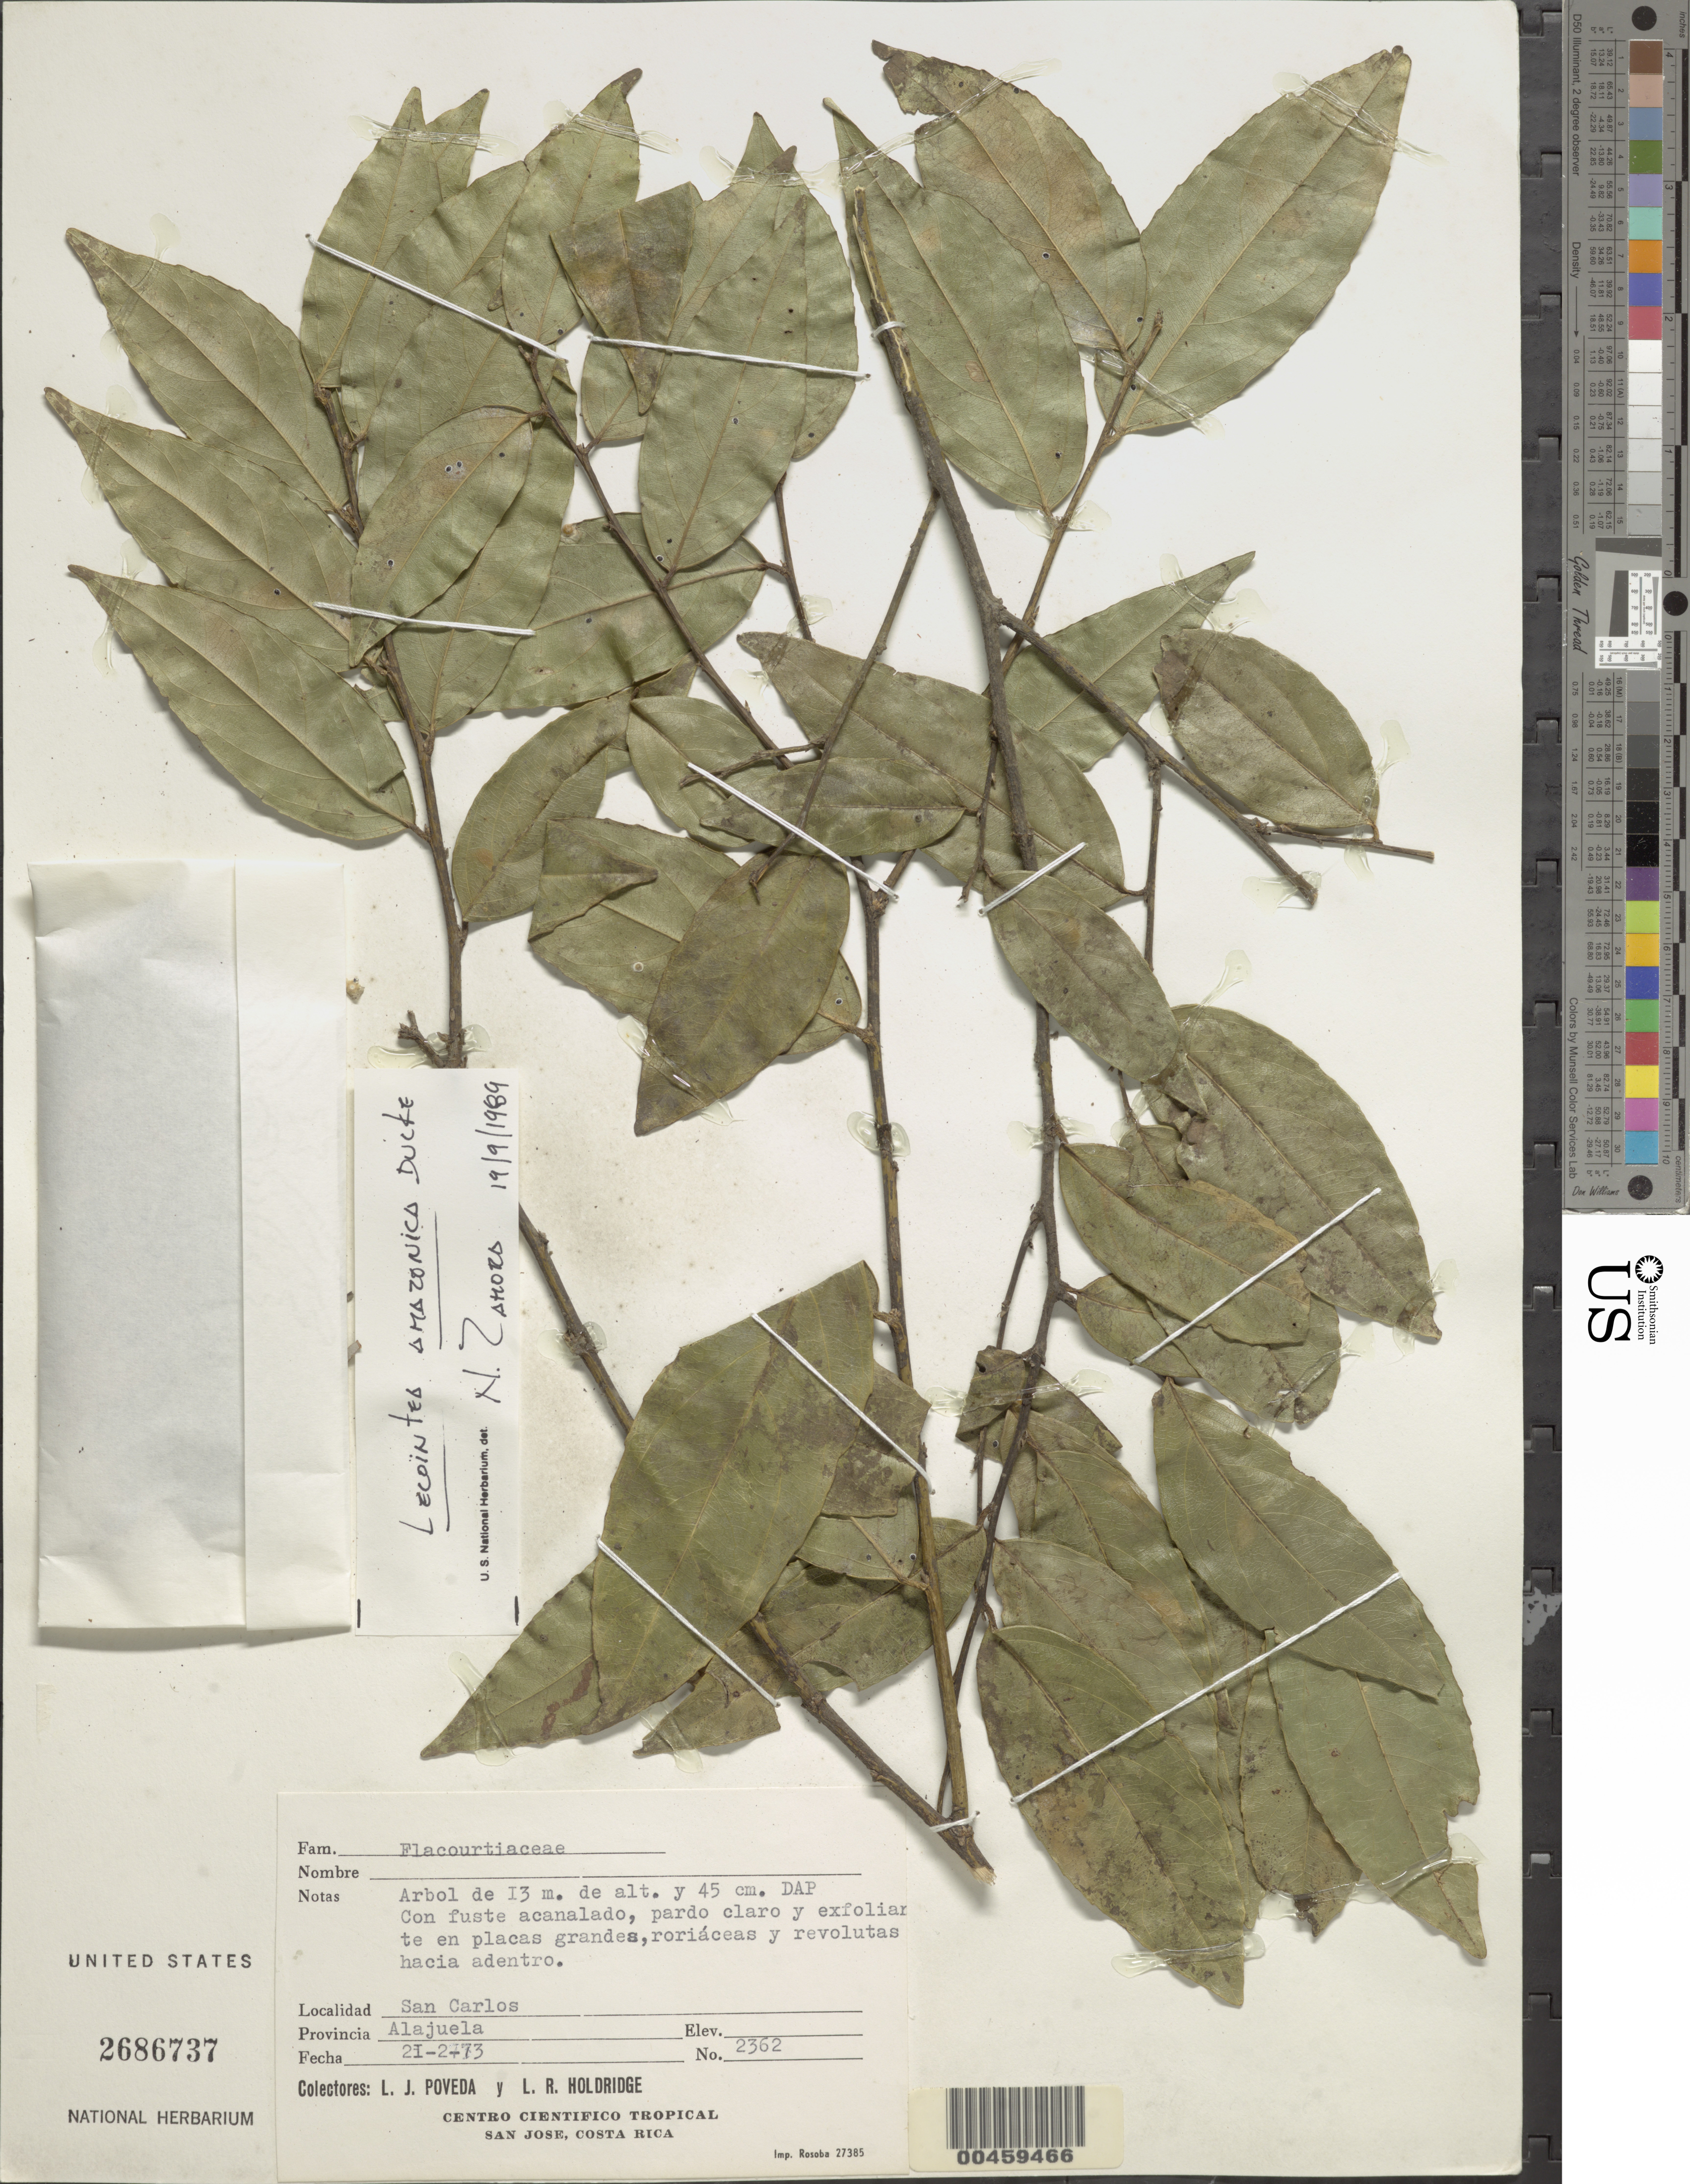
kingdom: Plantae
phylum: Tracheophyta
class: Magnoliopsida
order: Fabales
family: Fabaceae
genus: Lecointea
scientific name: Lecointea amazonica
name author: Ducke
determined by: Zamora, N.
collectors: L. J. Poveda & L. Holdridge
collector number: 2362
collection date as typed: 21 Feb 1973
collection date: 1973-02-21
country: Costa Rica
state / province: Alajuela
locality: San Carlos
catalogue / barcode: US 2686737